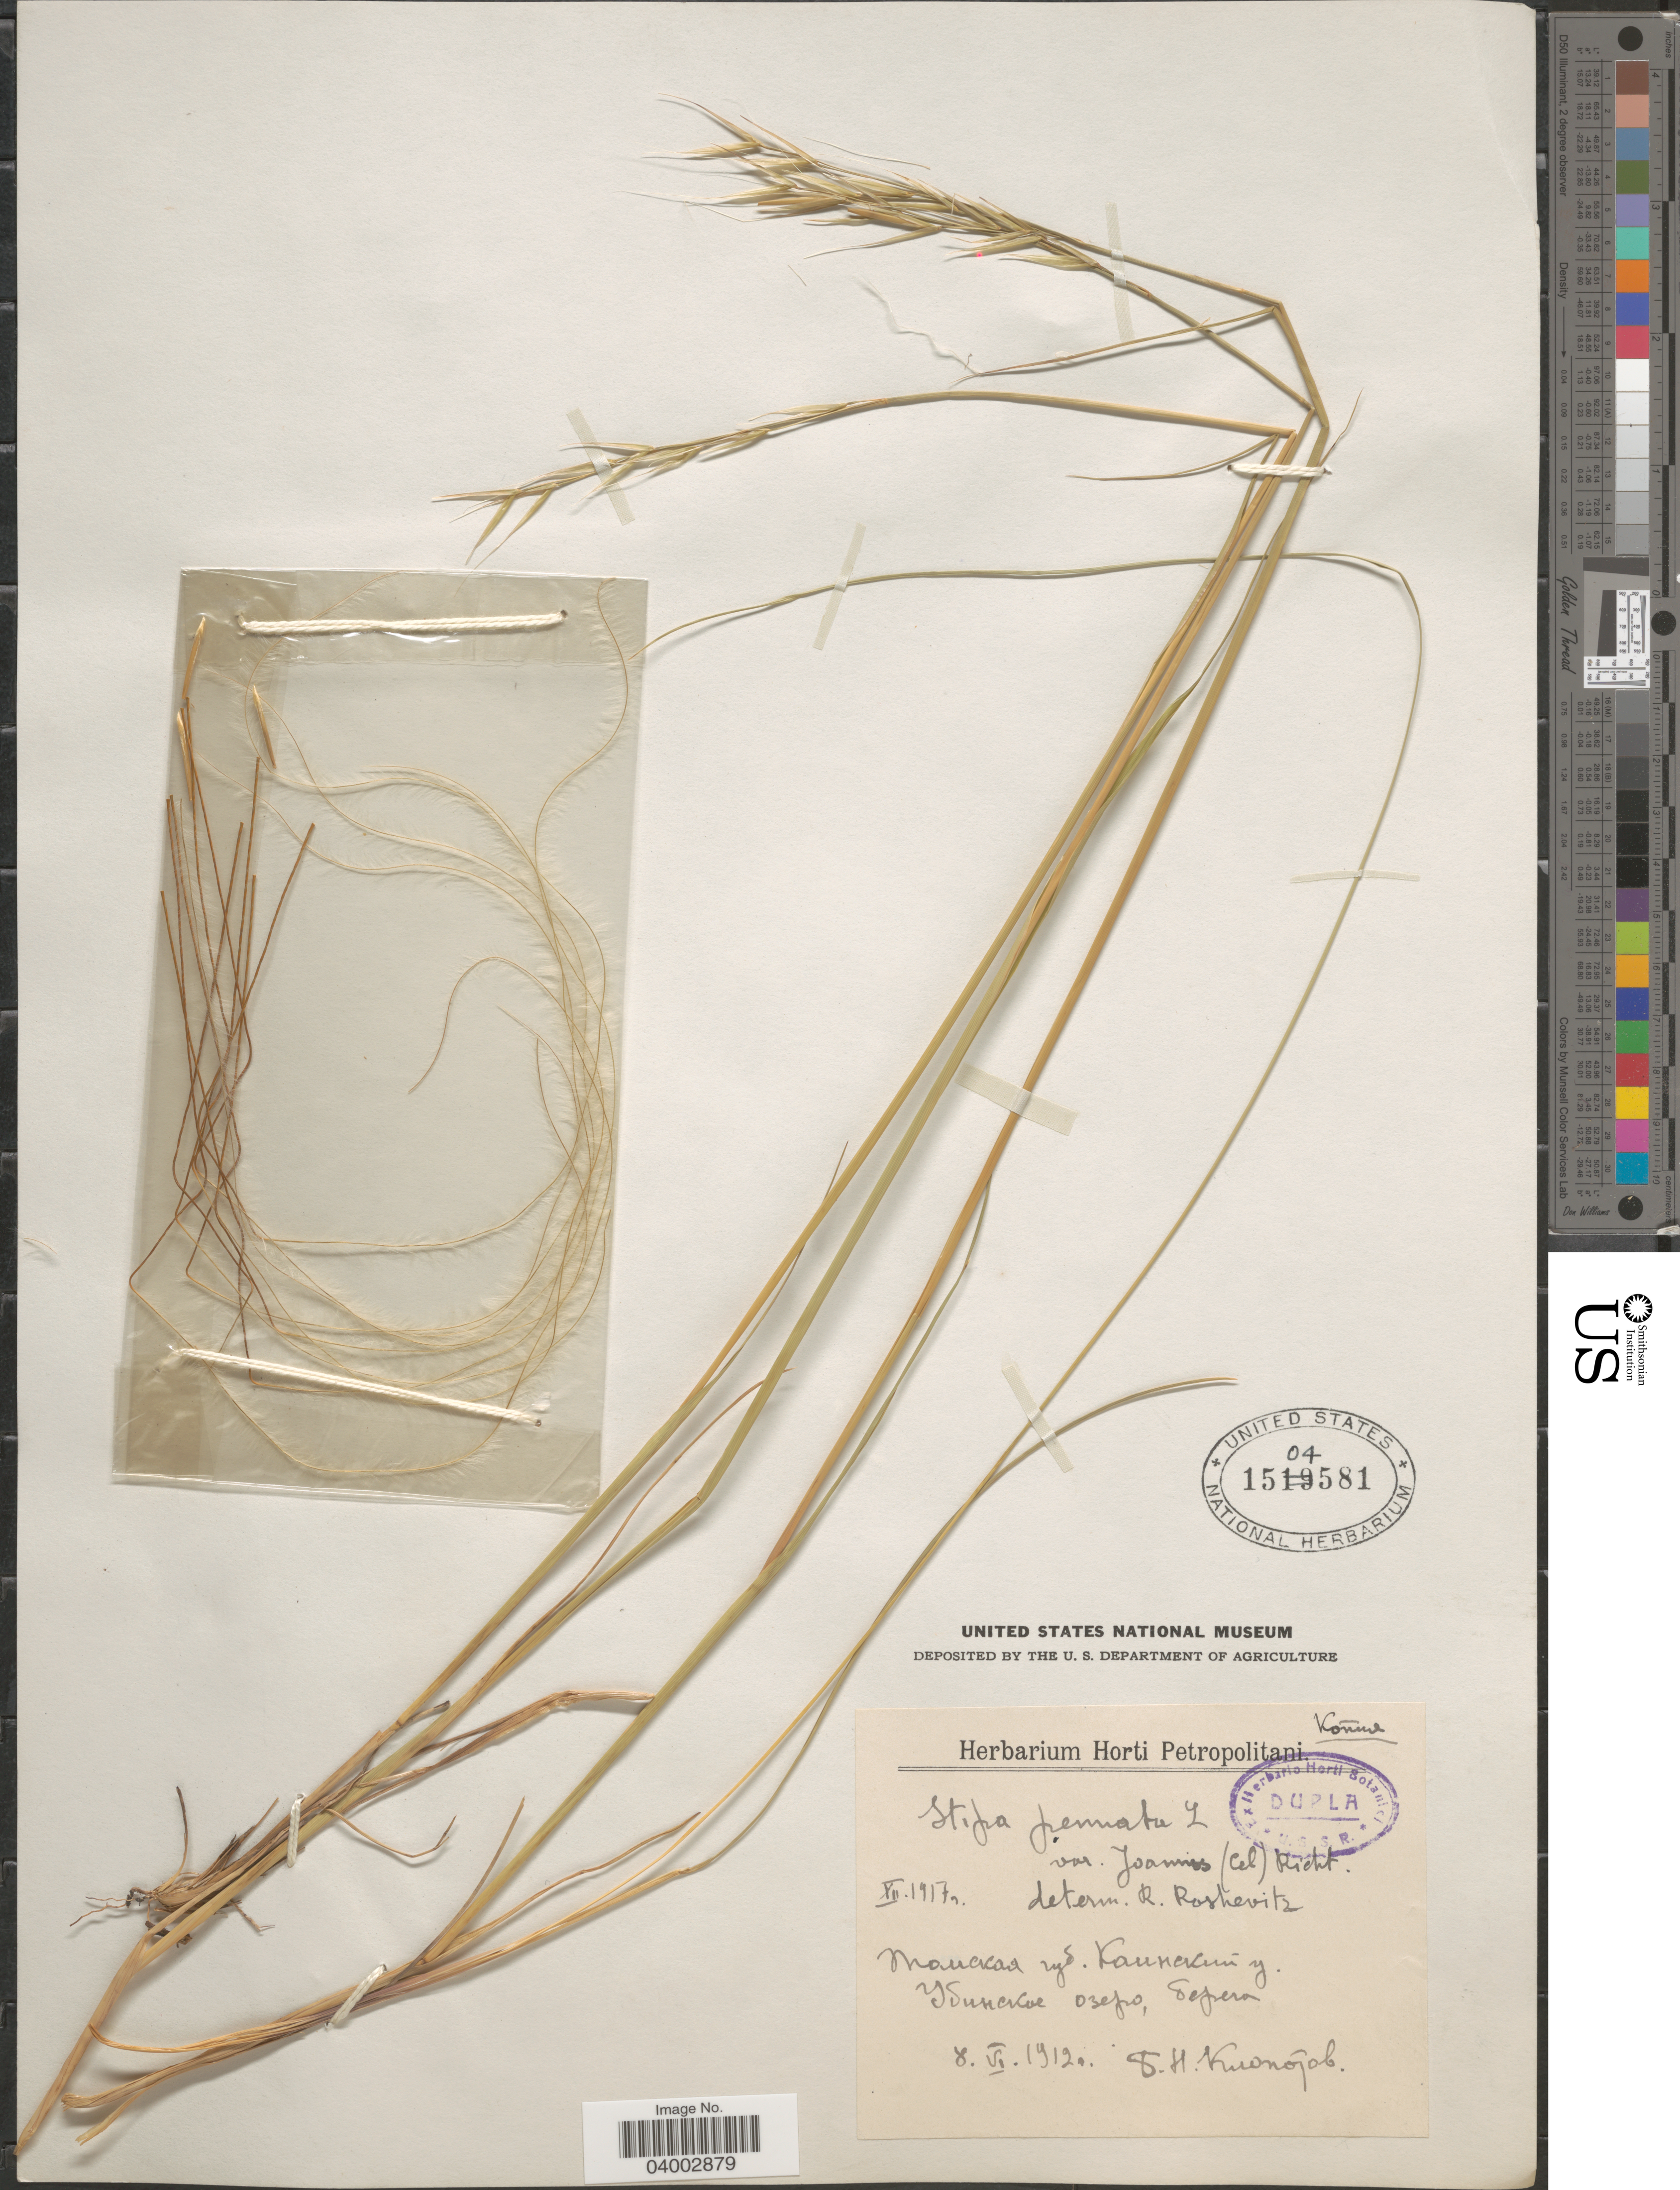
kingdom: Plantae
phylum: Tracheophyta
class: Liliopsida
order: Poales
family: Poaceae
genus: Stipa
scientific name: Stipa pennata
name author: L.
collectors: B. Klopotov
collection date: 1912-06-08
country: Russian Federation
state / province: Krasnoyarsk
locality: Lake Ubinskoe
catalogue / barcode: US 1504581